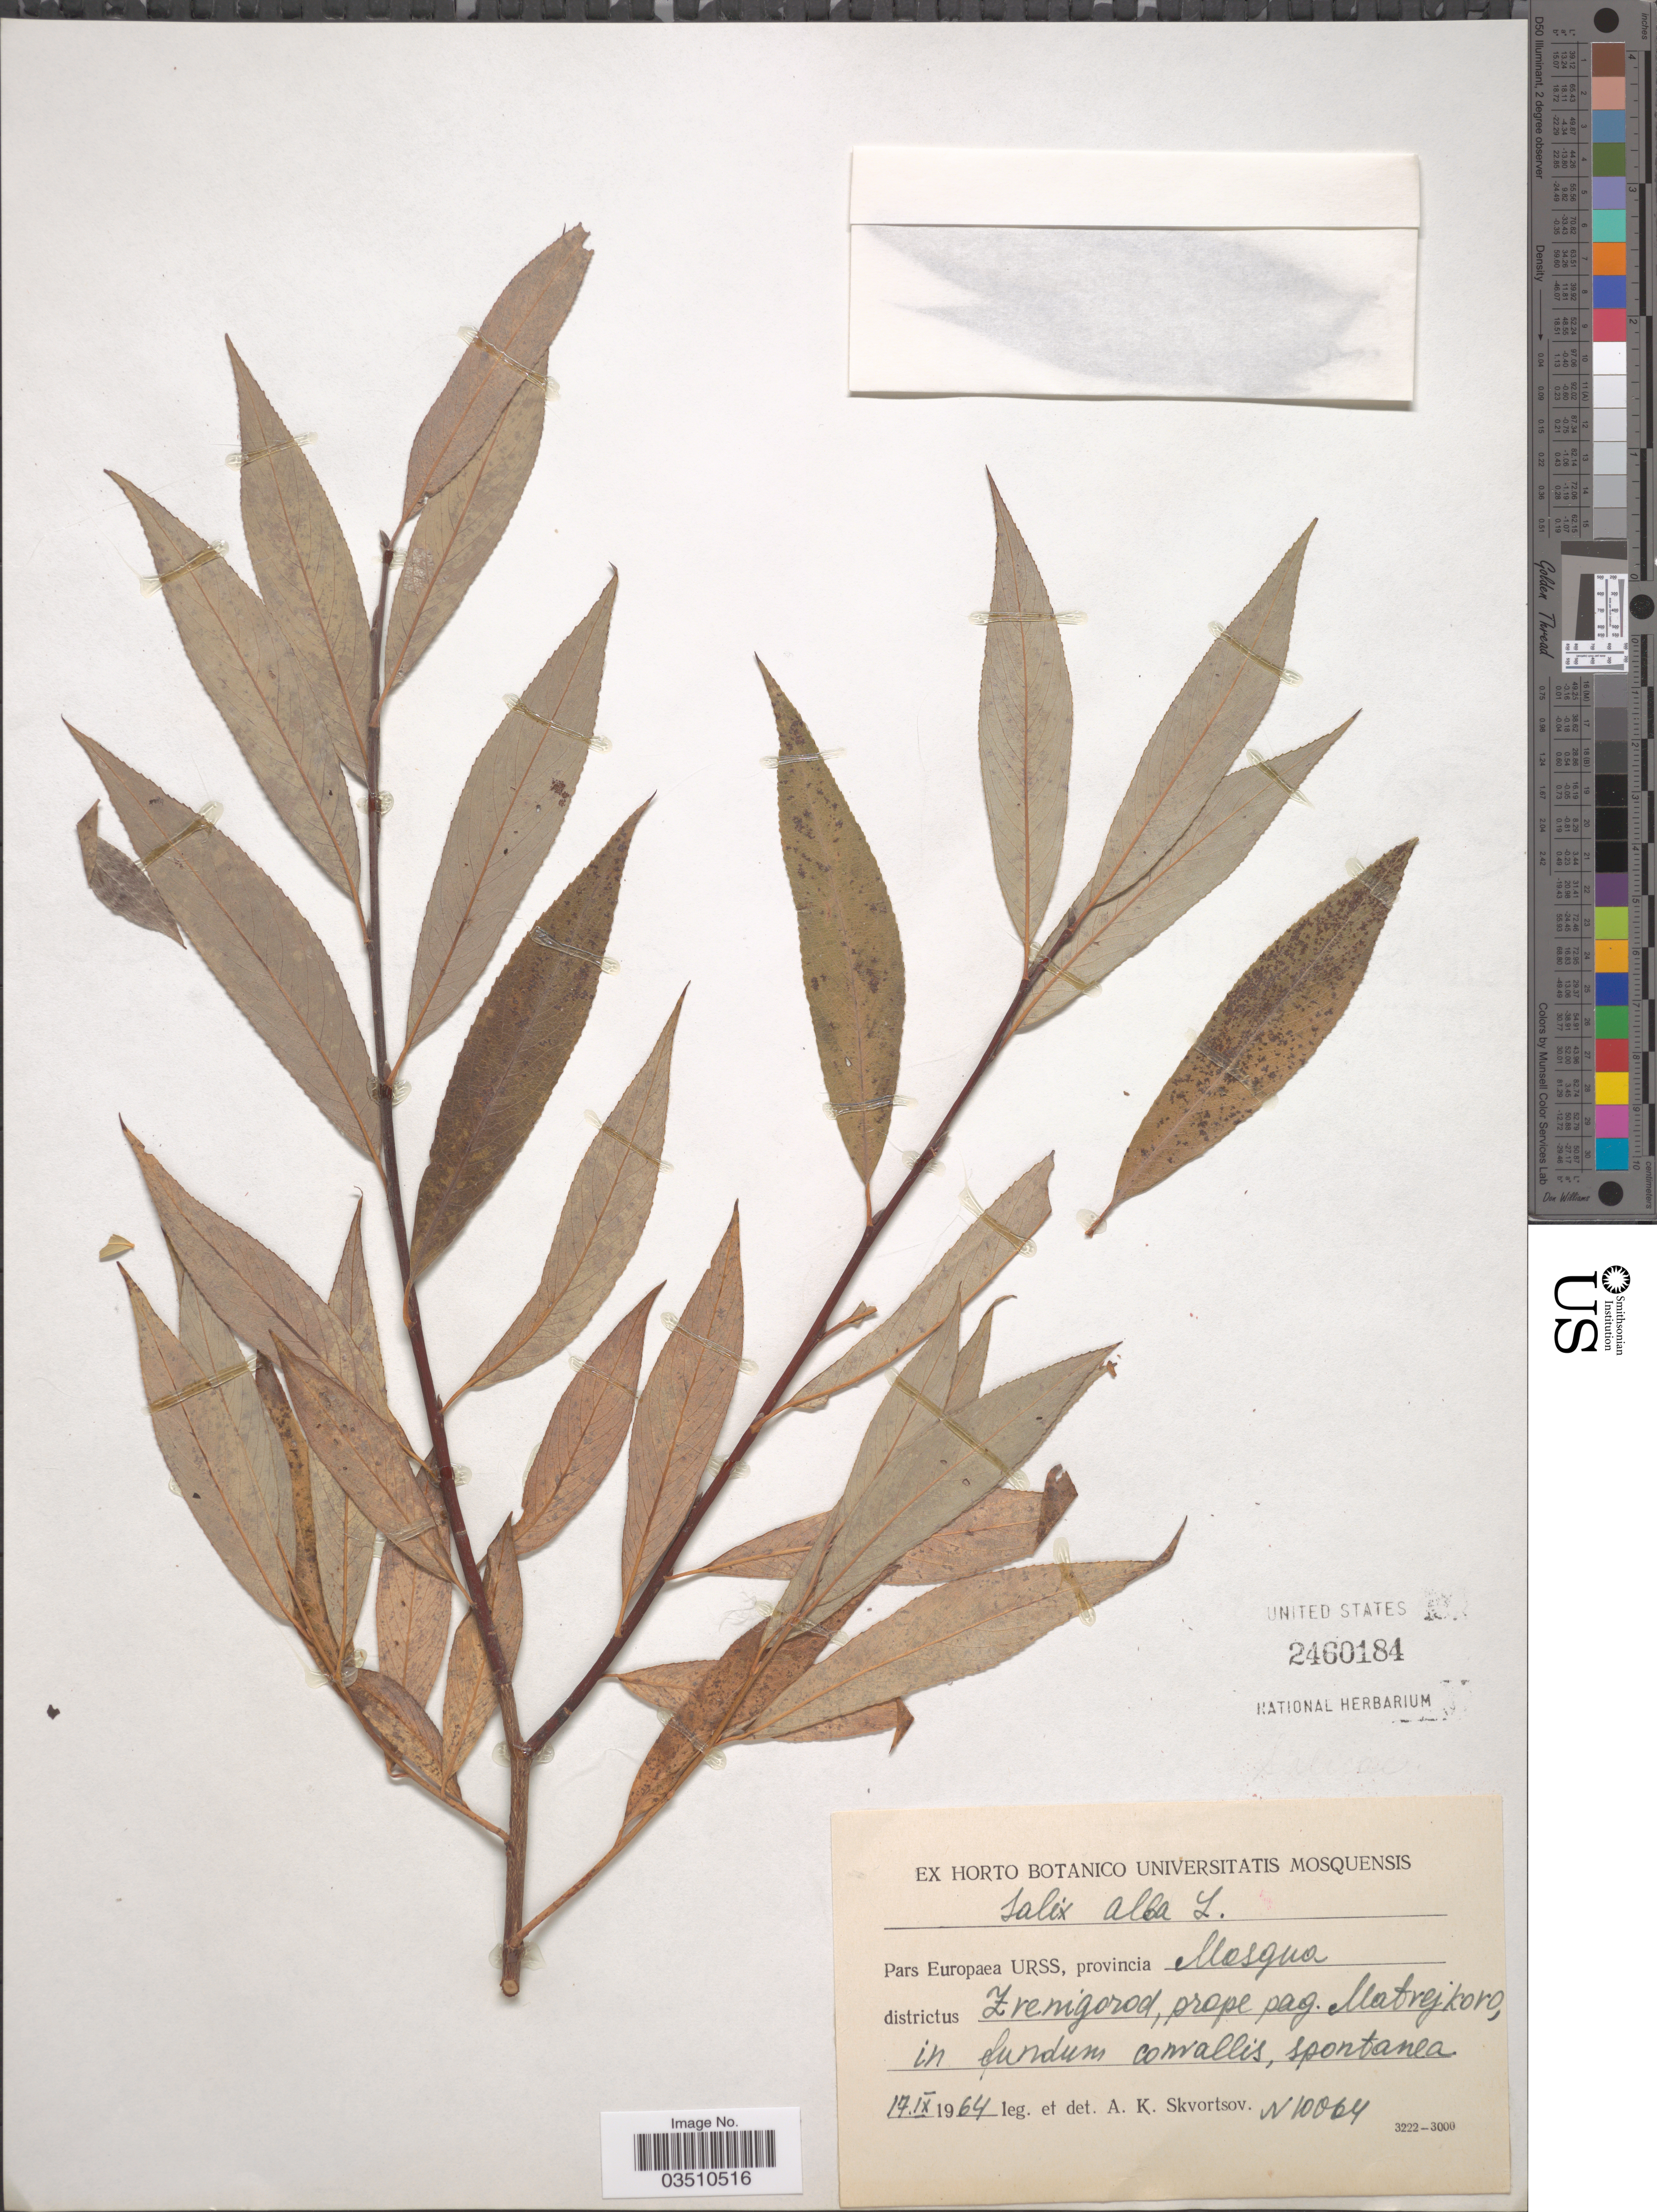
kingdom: Plantae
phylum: Tracheophyta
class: Magnoliopsida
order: Malpighiales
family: Salicaceae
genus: Salix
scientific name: Salix alba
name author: L.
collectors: A. K. Skvortsov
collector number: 10064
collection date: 1964-09-17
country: Russian Federation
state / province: Moscow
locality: Pars Europaea URSS, provincia Mosqua districtus Zvenigorod, prope pag. Matvejkovo, in fundum convallis, spontanea.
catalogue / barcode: US 2460184